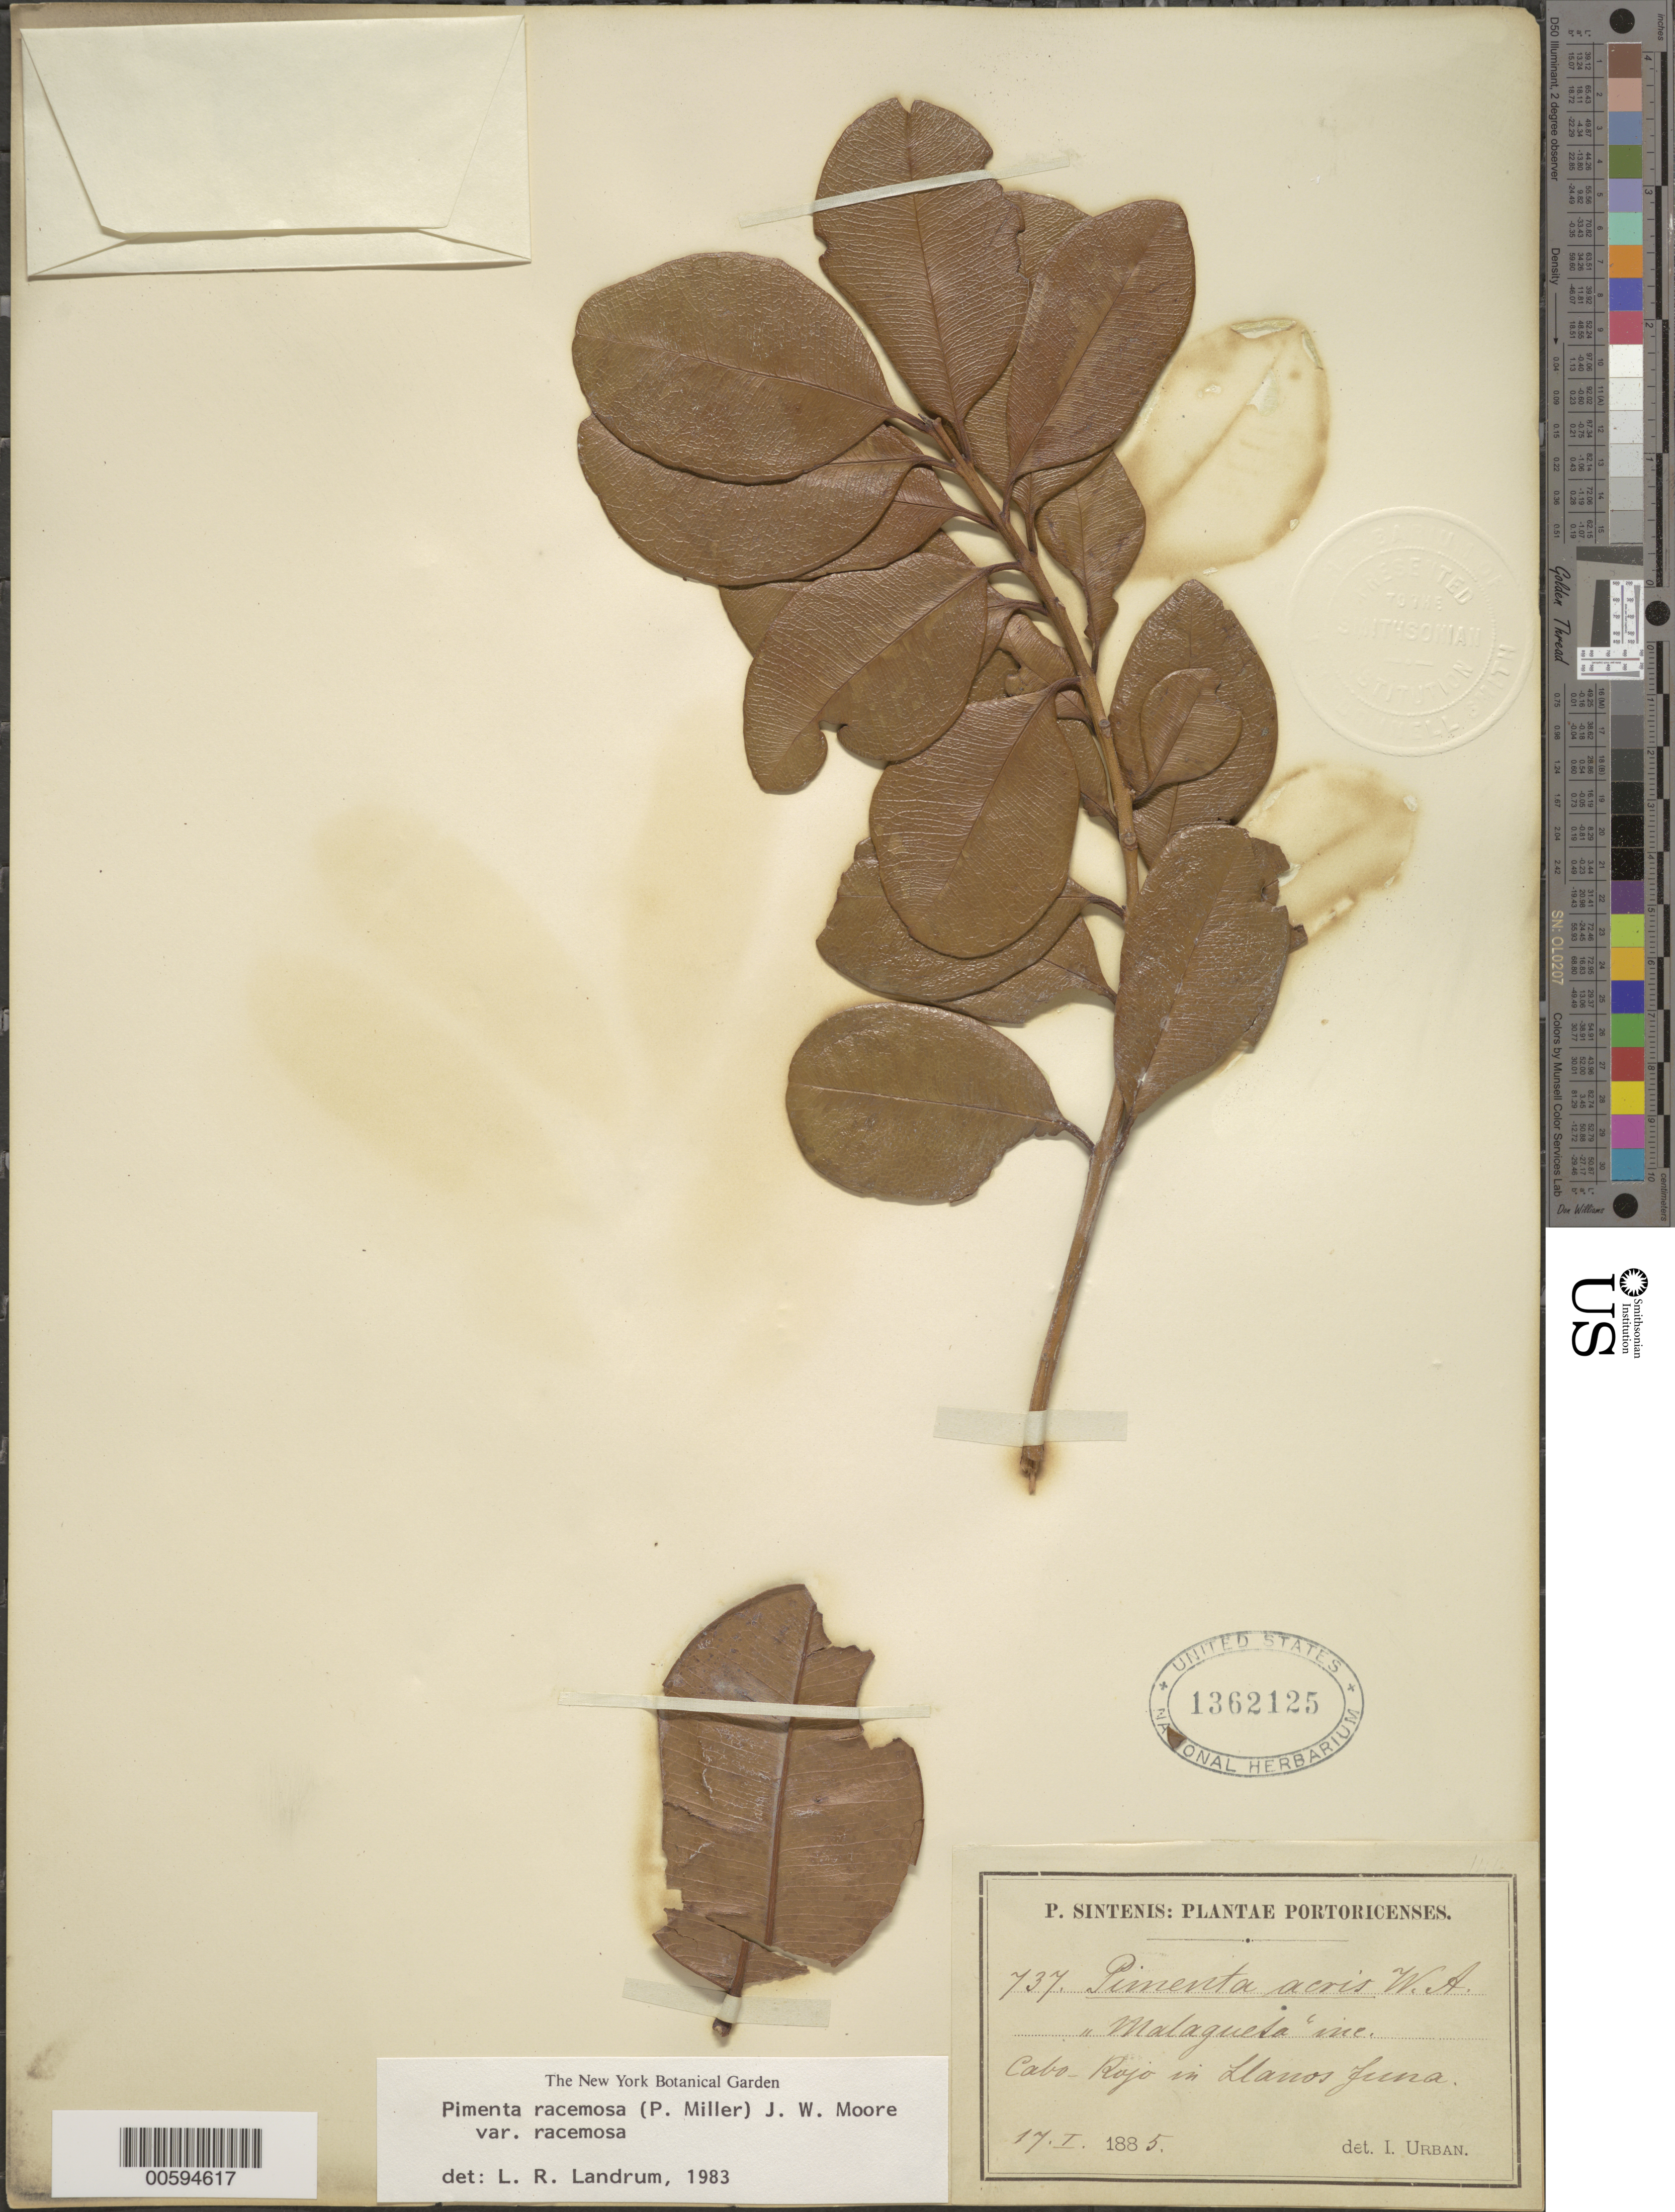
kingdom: Plantae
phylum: Tracheophyta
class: Magnoliopsida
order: Myrtales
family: Myrtaceae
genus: Pimenta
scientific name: Pimenta racemosa var. racemosa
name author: (Mill.) J.W. Moore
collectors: P. Sintenis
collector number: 737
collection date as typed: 17 Jan 1885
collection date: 1885-01-17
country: Puerto Rico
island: Greater Antilles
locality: Cabo-Rojo, in Llanos funa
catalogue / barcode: US 1362125